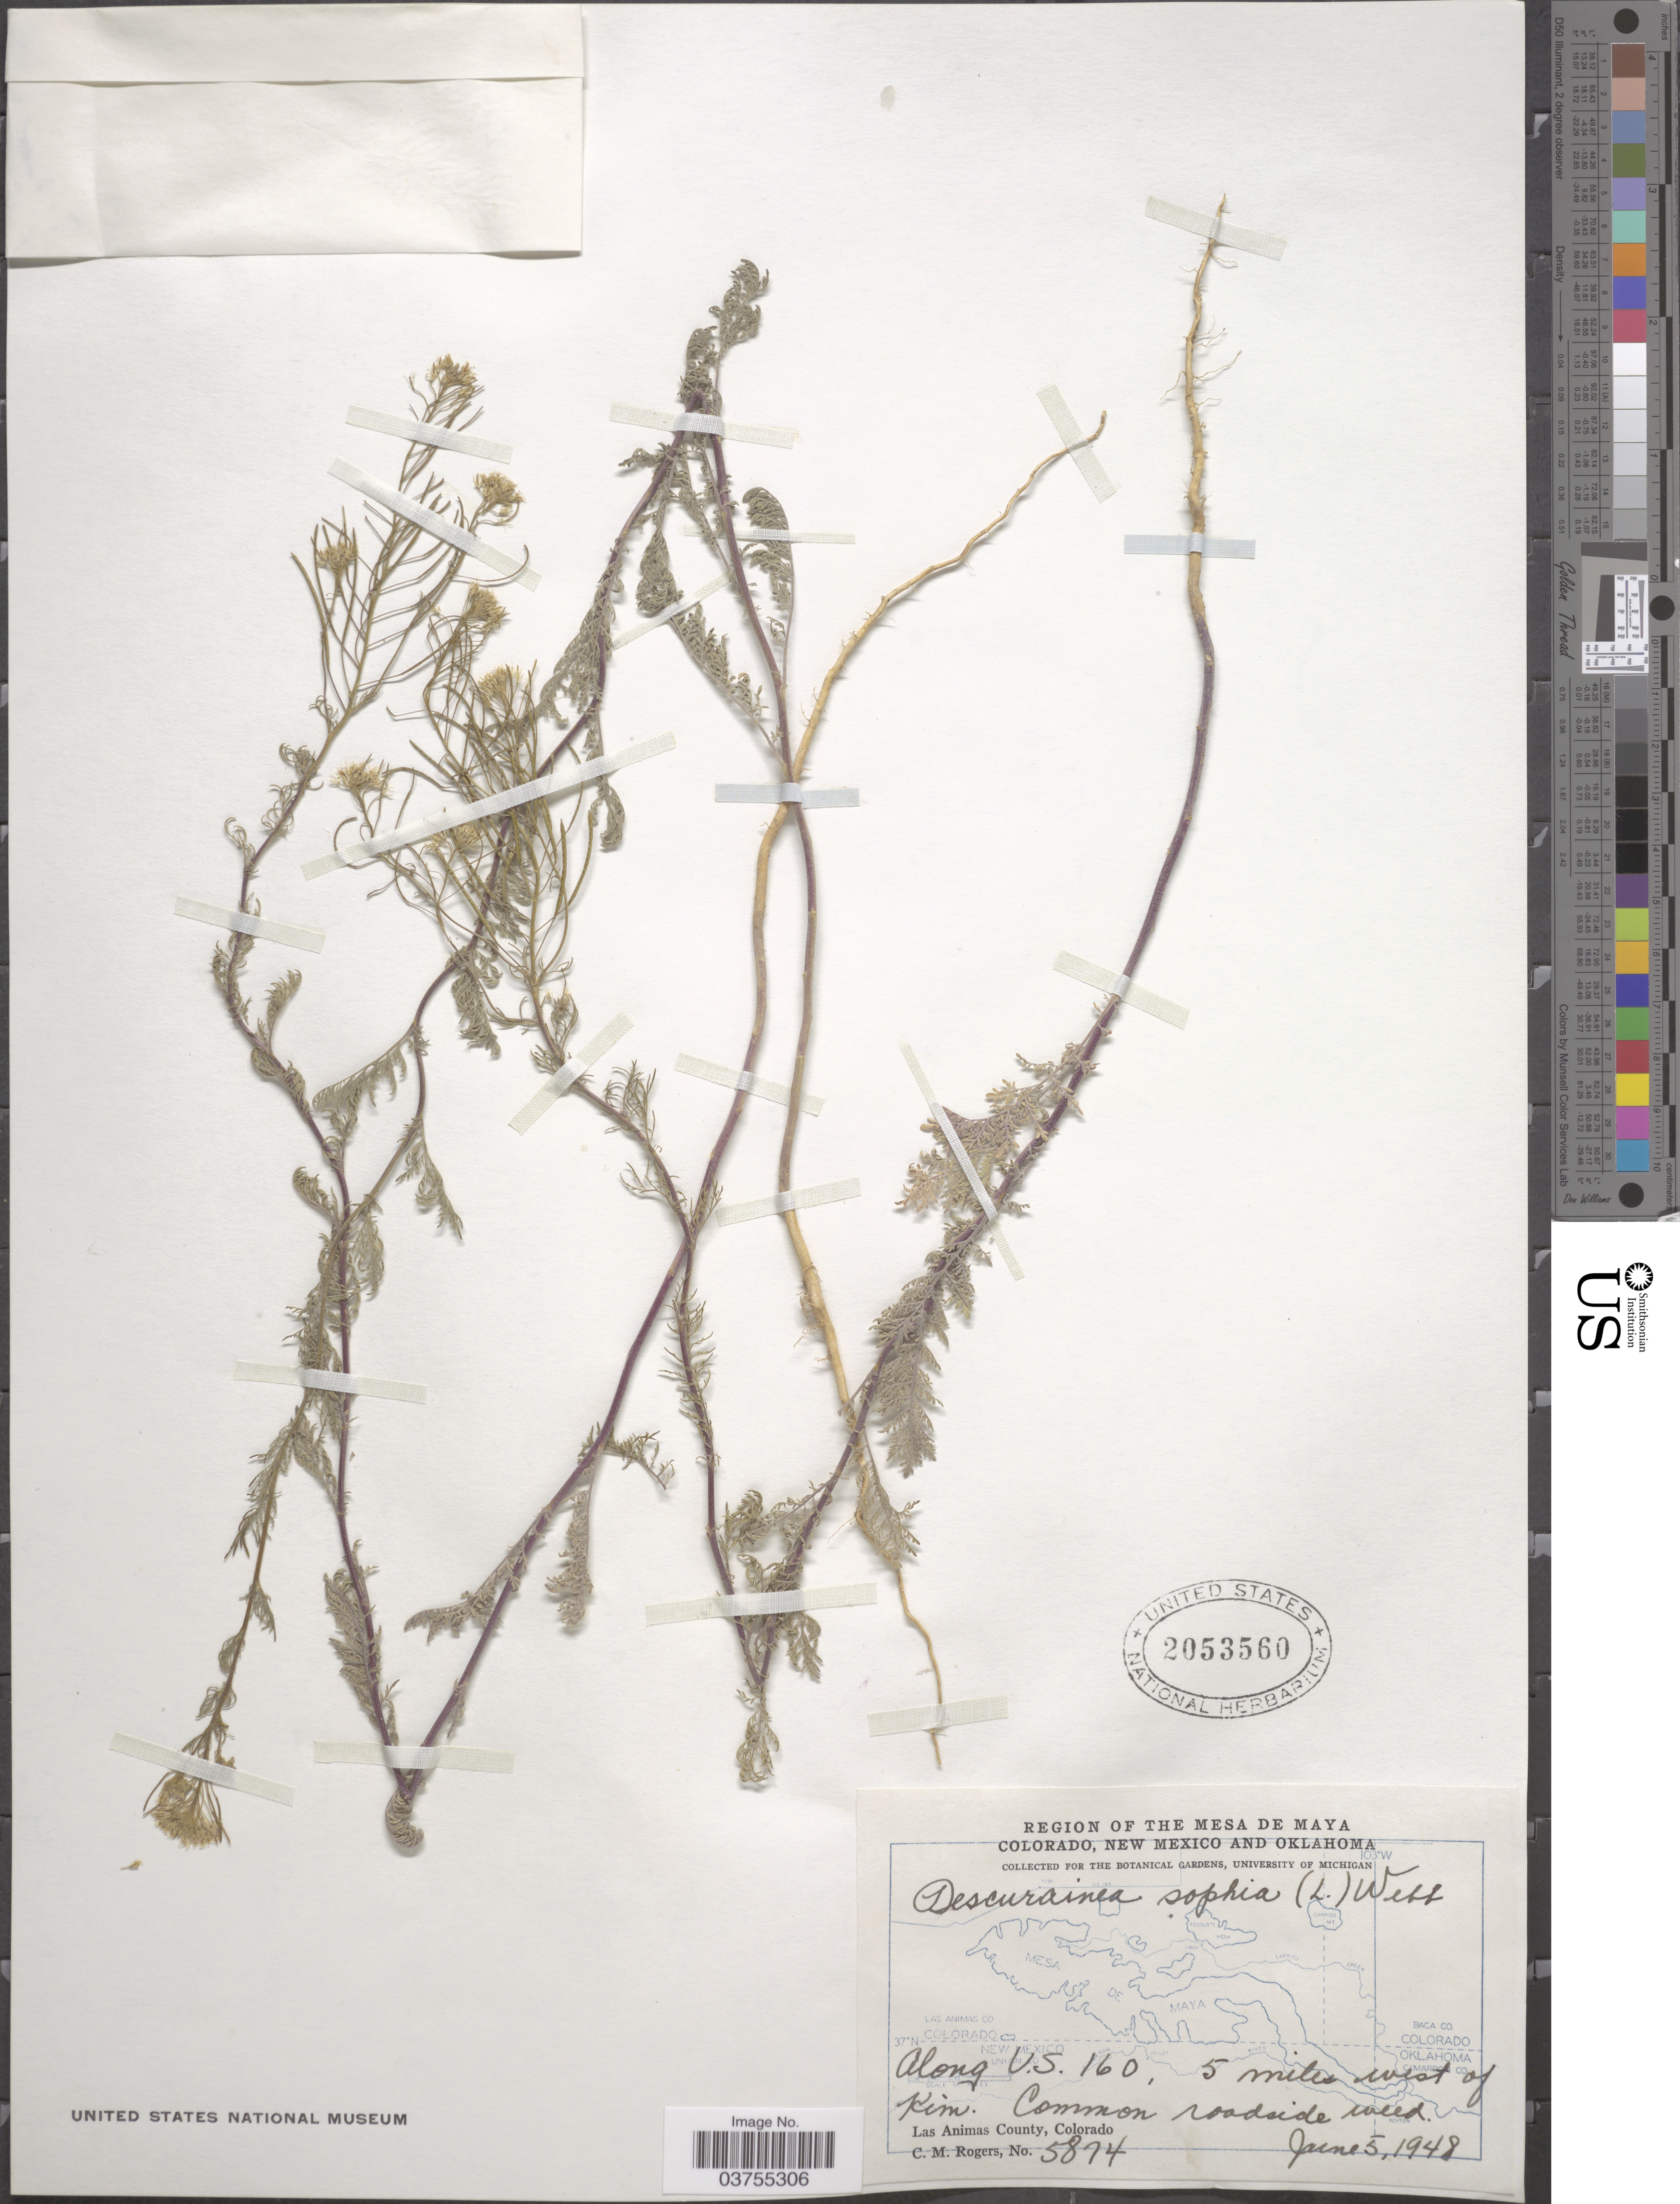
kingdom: Plantae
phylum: Tracheophyta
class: Magnoliopsida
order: Brassicales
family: Brassicaceae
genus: Descurainia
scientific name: Descurainia sophia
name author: (L.) Webb ex Prantl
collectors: C. M. Rogers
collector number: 5874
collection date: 1948-06-05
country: United States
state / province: Colorado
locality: Region of the Mesa de Maya. Along U.S. 160, 5 miles west of Kim. Las Animas County.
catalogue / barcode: US 2053560